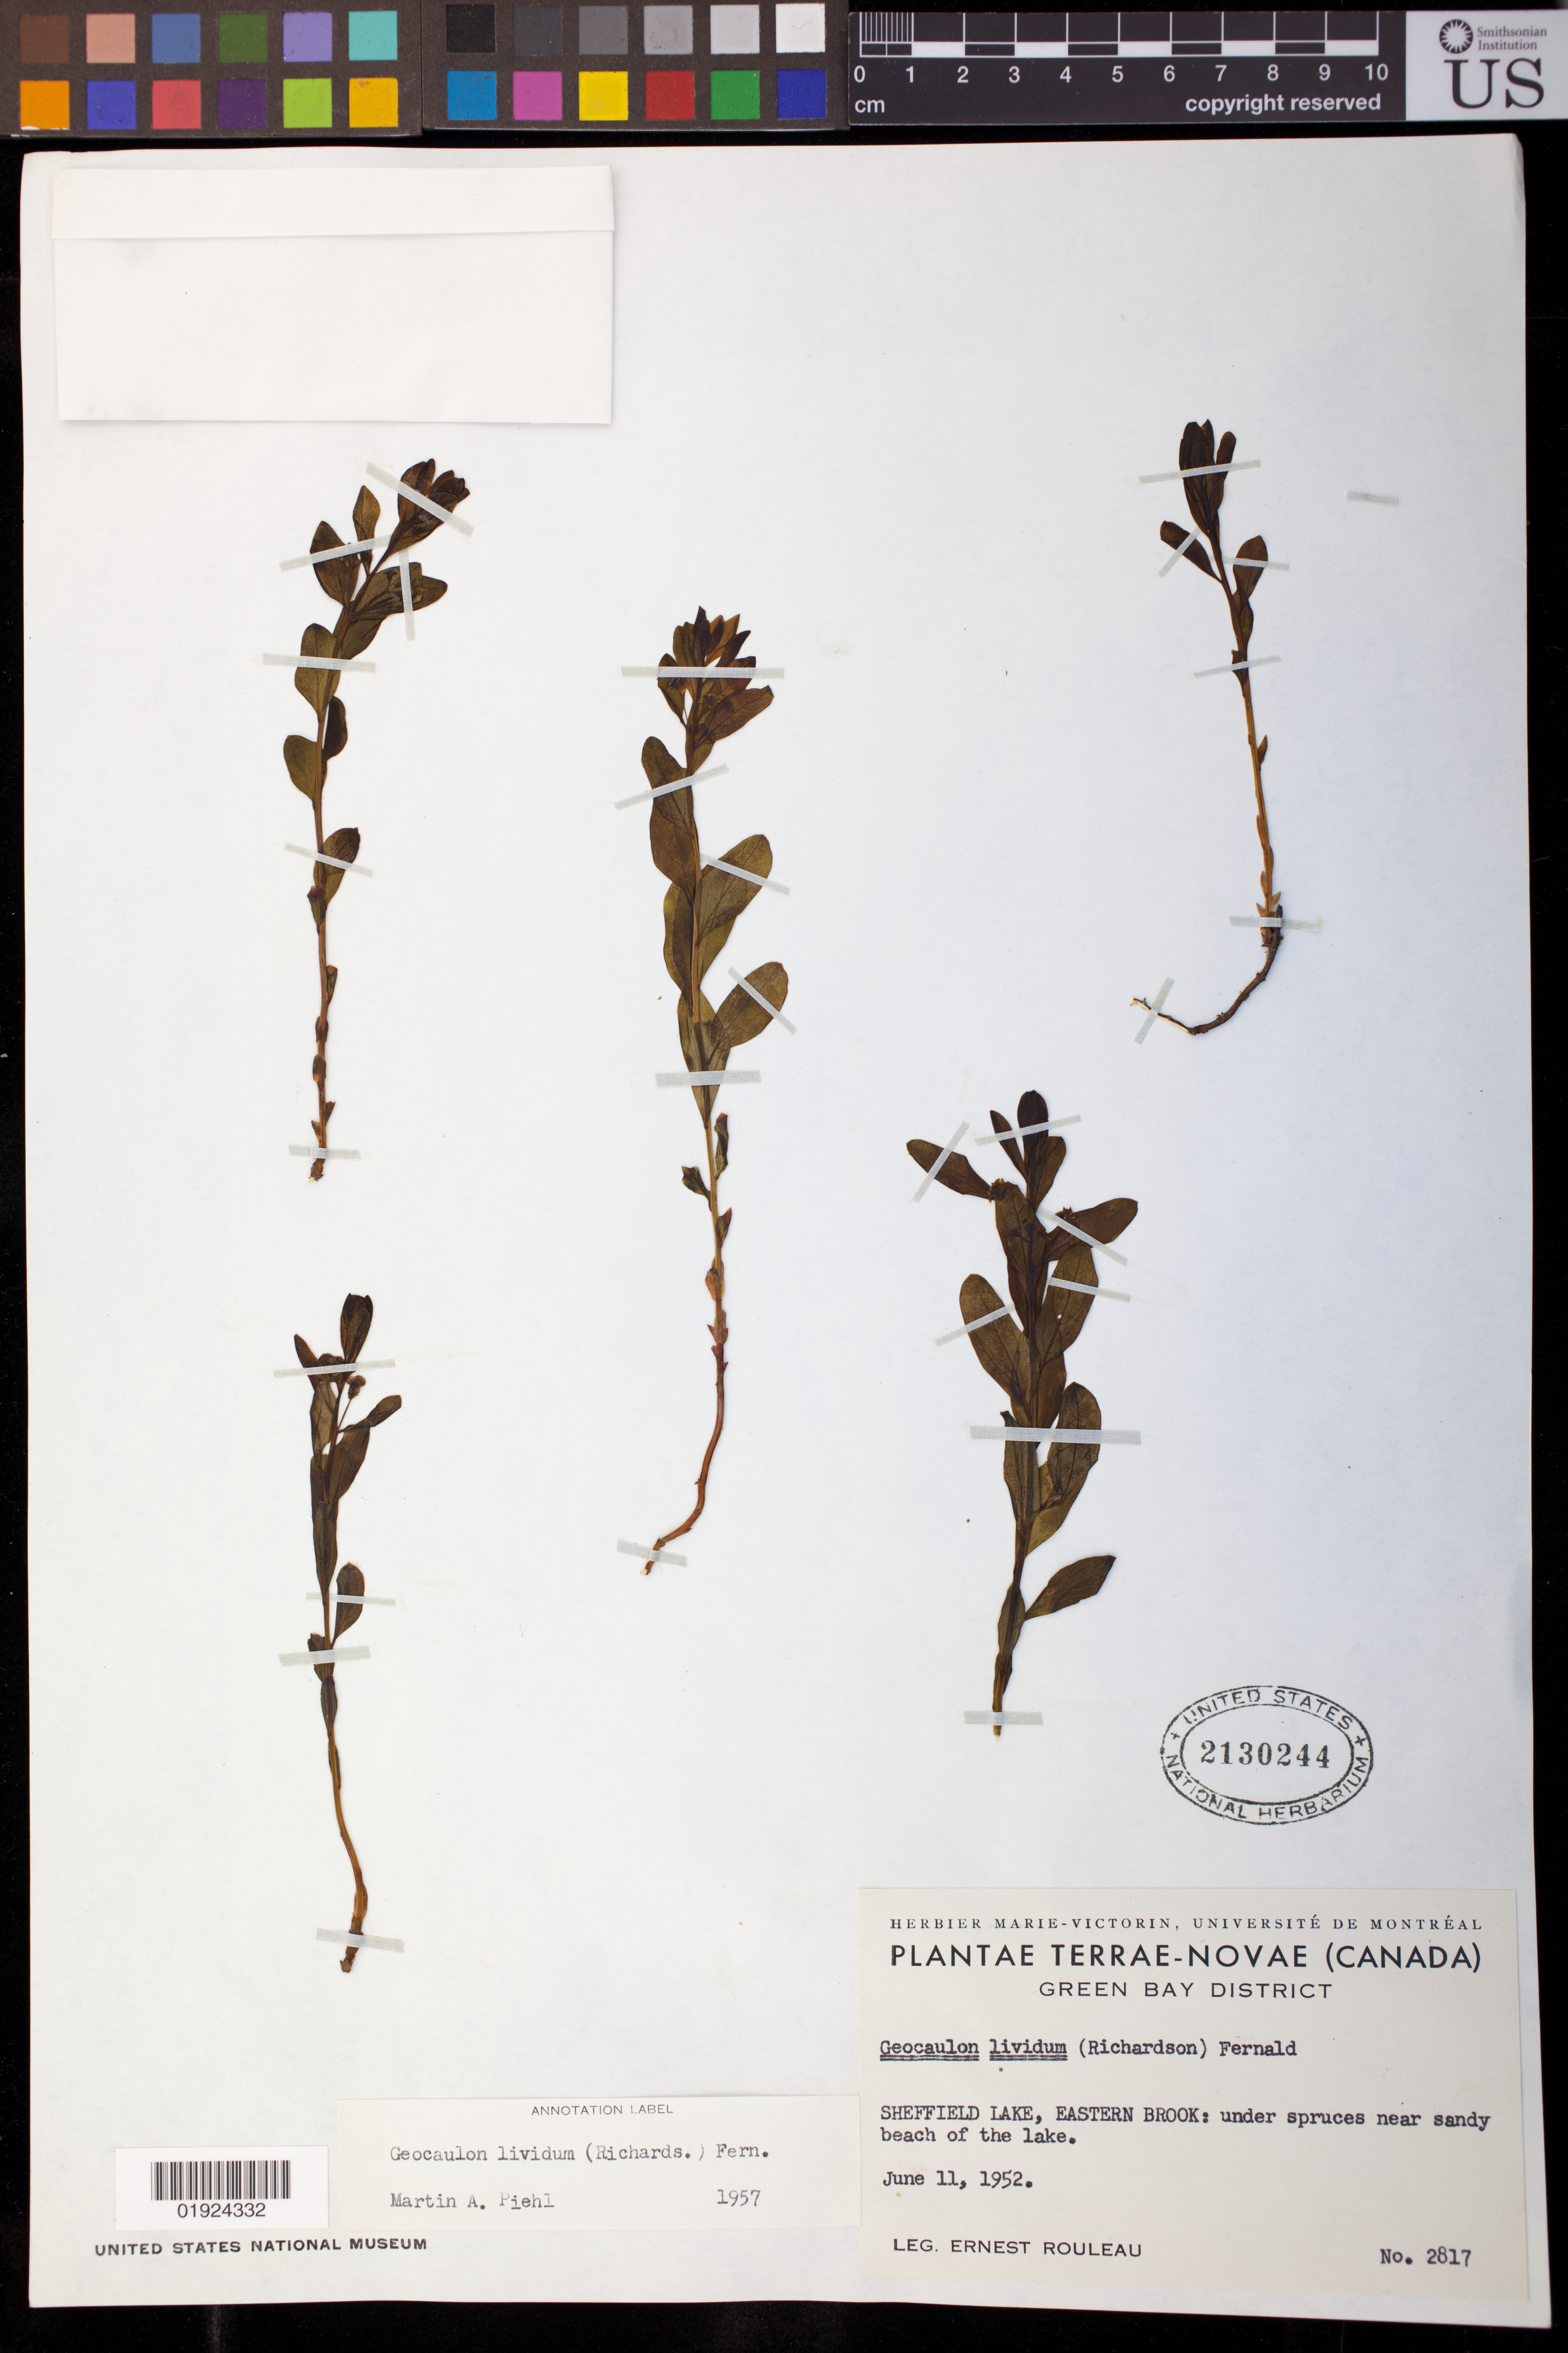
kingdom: Plantae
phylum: Tracheophyta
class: Magnoliopsida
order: Santalales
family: Comandraceae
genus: Geocaulon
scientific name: Geocaulon lividum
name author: (Richardson) Fernald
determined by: Piehl, M. A.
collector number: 2817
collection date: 1952-06-11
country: Canada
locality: Green Bay District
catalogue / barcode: US 2130244